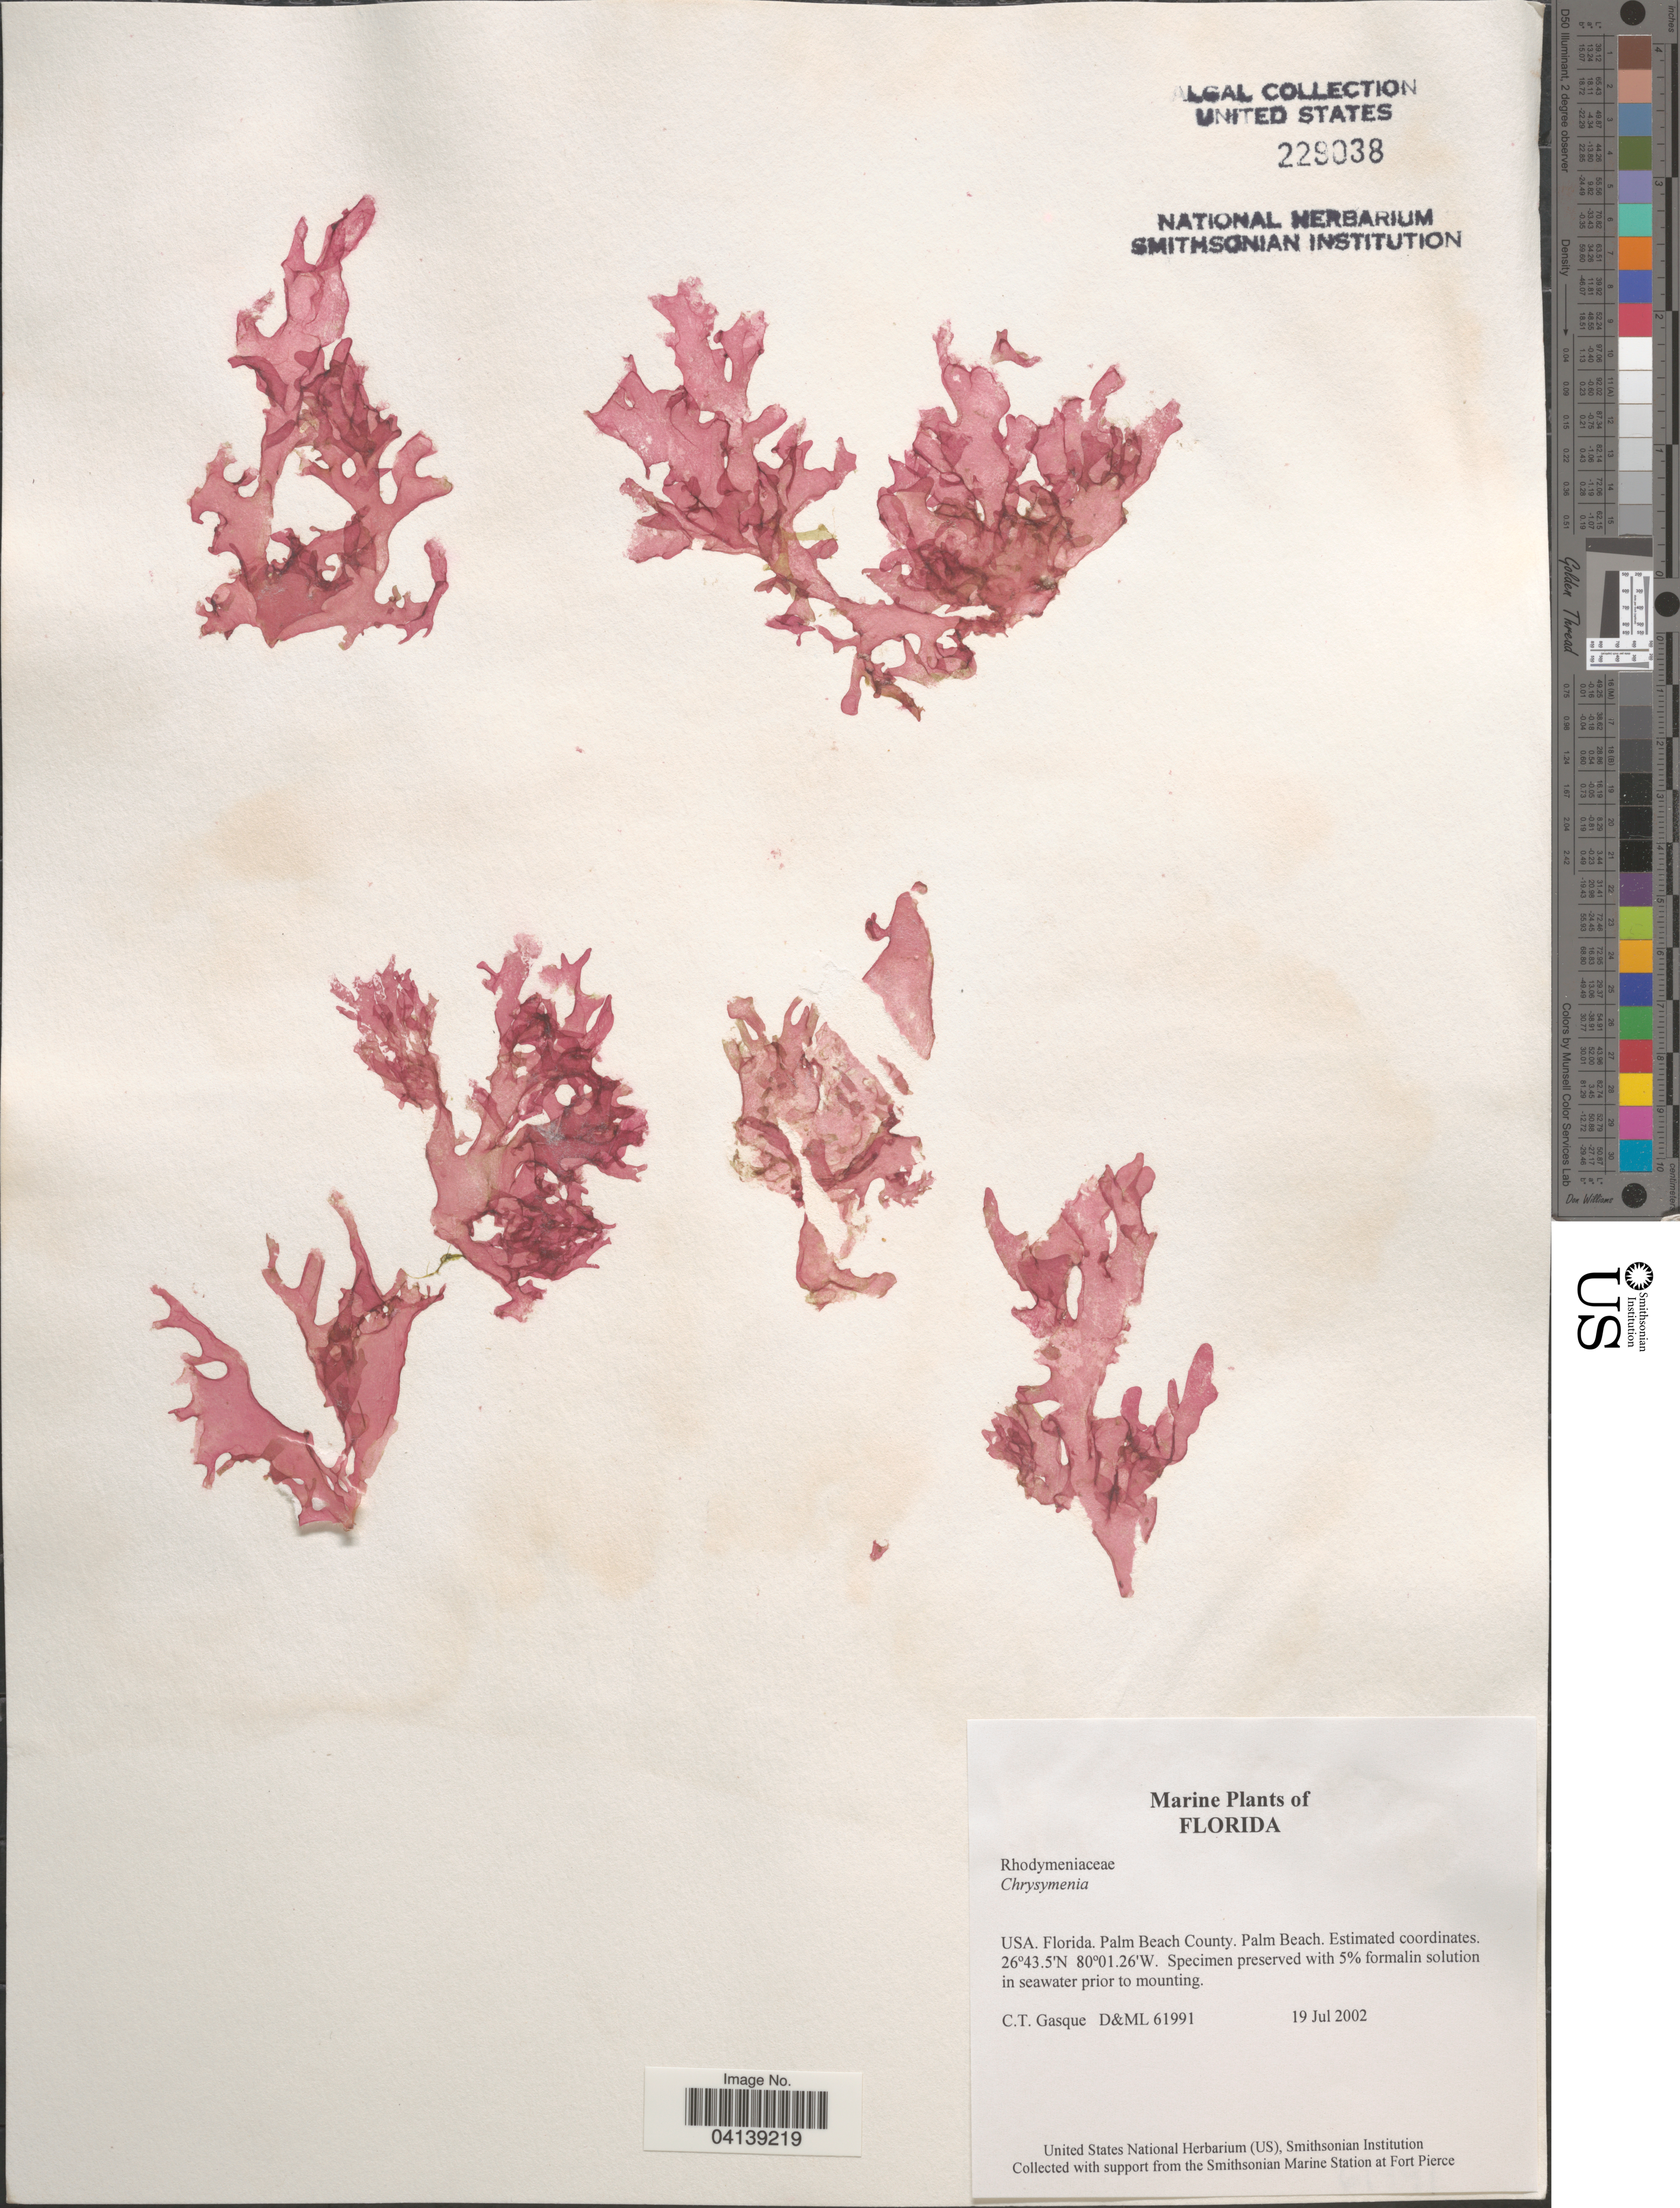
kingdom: Plantae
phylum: Rhodophyta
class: Florideophyceae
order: Rhodymeniales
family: Rhodymeniaceae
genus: Chrysymenia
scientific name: Chrysymenia sp.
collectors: C. Gasque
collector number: D&ML61991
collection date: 2002-07-19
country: United States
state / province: Florida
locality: Palm Beach County. Palm Beach.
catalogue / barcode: US 229038